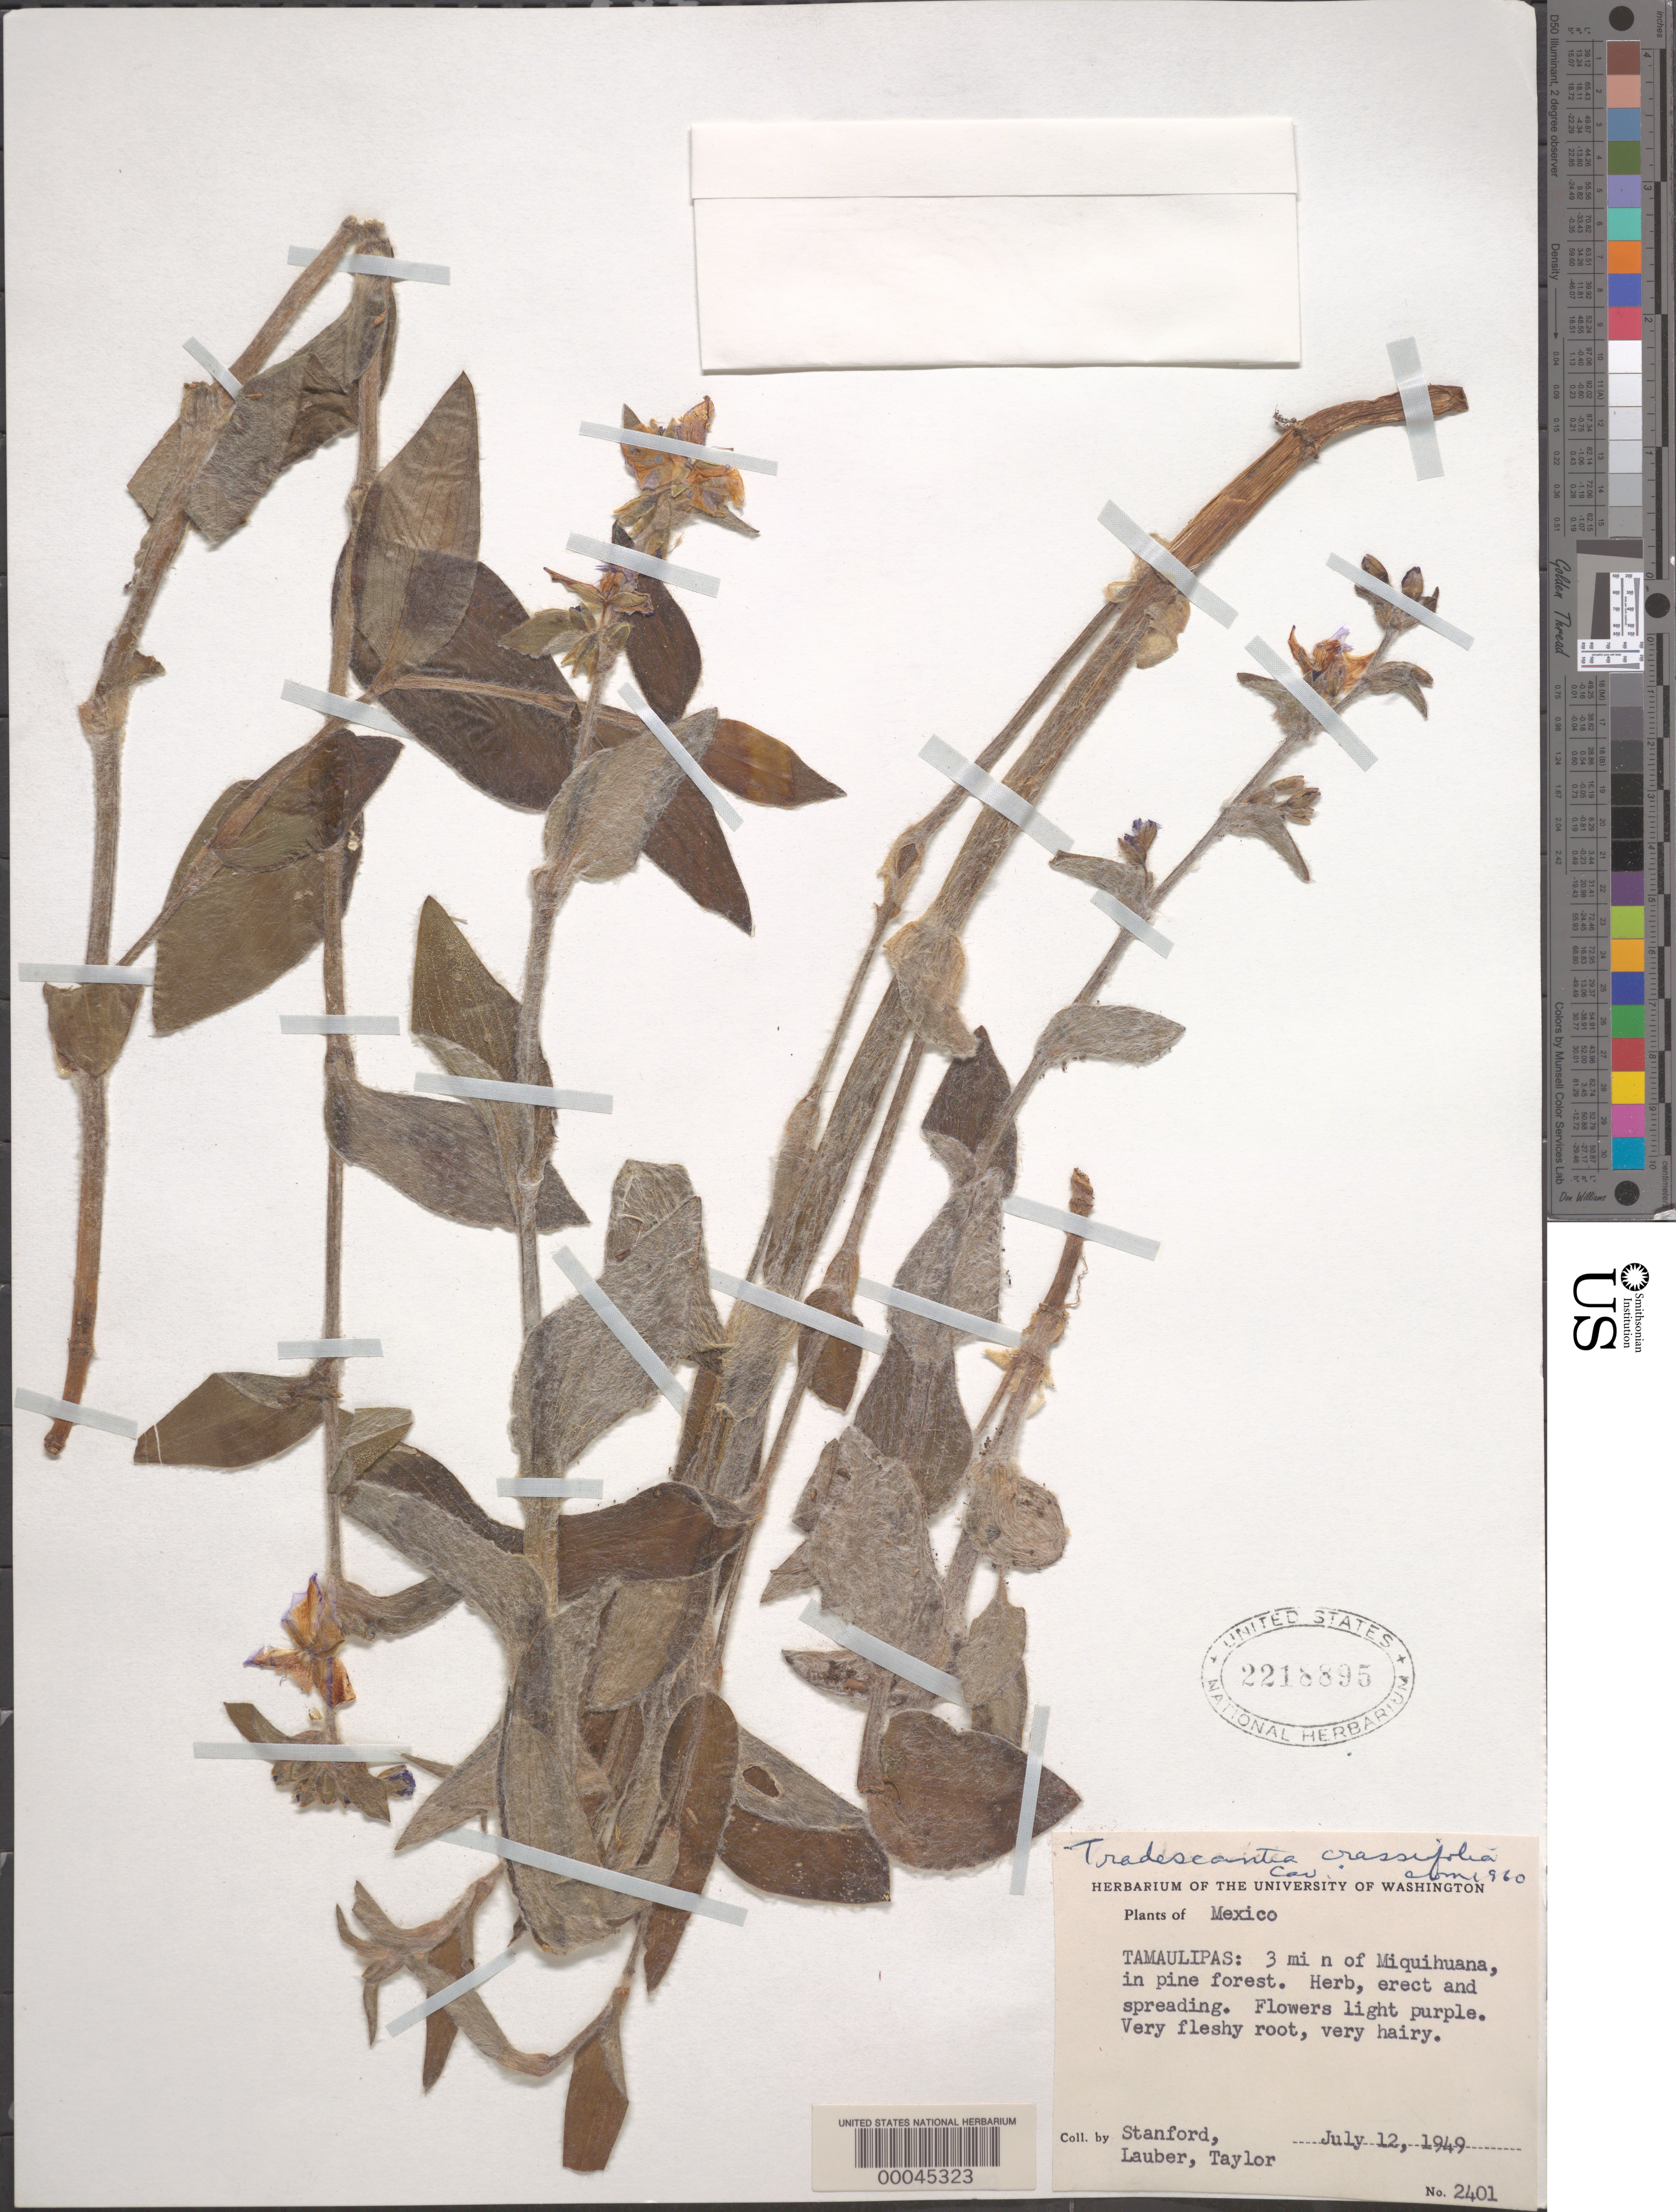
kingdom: Plantae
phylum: Tracheophyta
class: Liliopsida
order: Commelinales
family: Commelinaceae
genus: Tradescantia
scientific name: Tradescantia crassifolia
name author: Cav.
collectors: L. R. Stanford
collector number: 2401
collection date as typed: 12 Jul 1949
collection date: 1949-07-12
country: Mexico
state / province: Tamaulipas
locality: N of Miquihuana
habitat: Pine forest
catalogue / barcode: US 2218895